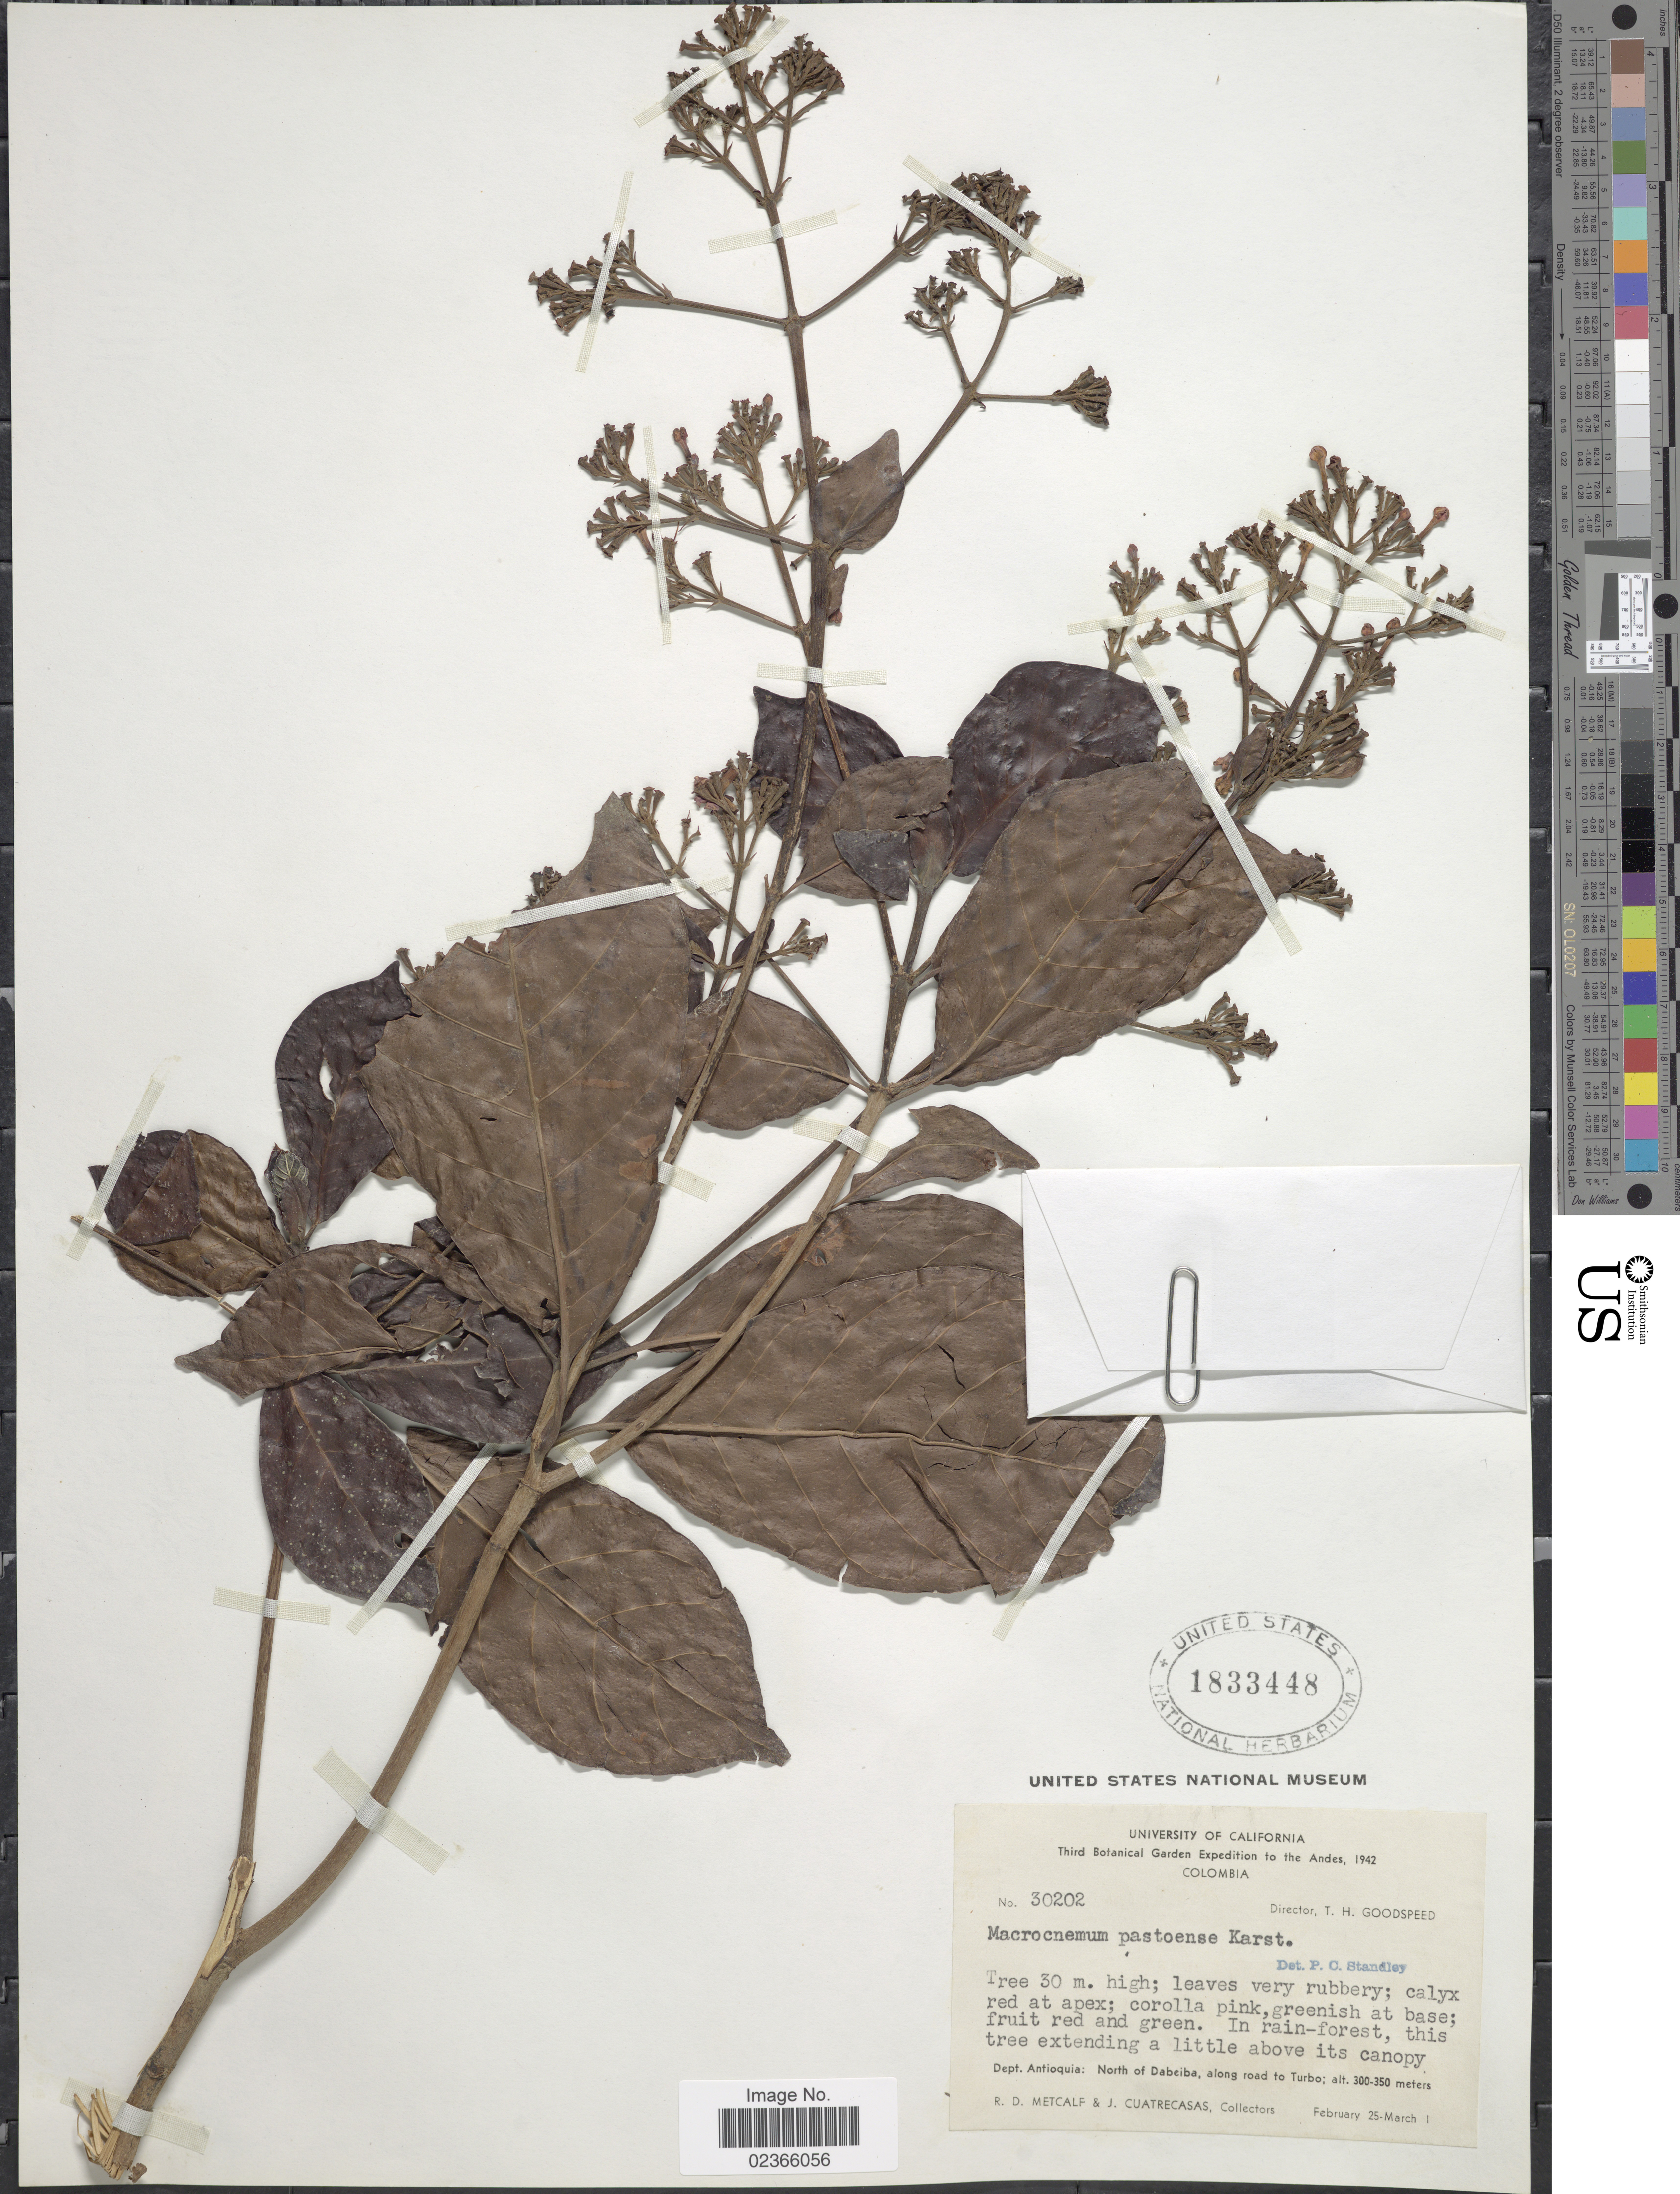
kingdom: Plantae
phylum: Tracheophyta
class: Magnoliopsida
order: Gentianales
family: Rubiaceae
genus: Macrocnemum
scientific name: Macrocnemum pastoense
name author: H. Karst.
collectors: R. D. Metcalf & J. Cuatrecasas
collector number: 30202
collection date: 1942-01-25/1942-03-01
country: Colombia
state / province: Antioquia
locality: Dept. Antioquia: North of Dabeiba, along road to Turbo.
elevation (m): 300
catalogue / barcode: US 1833448